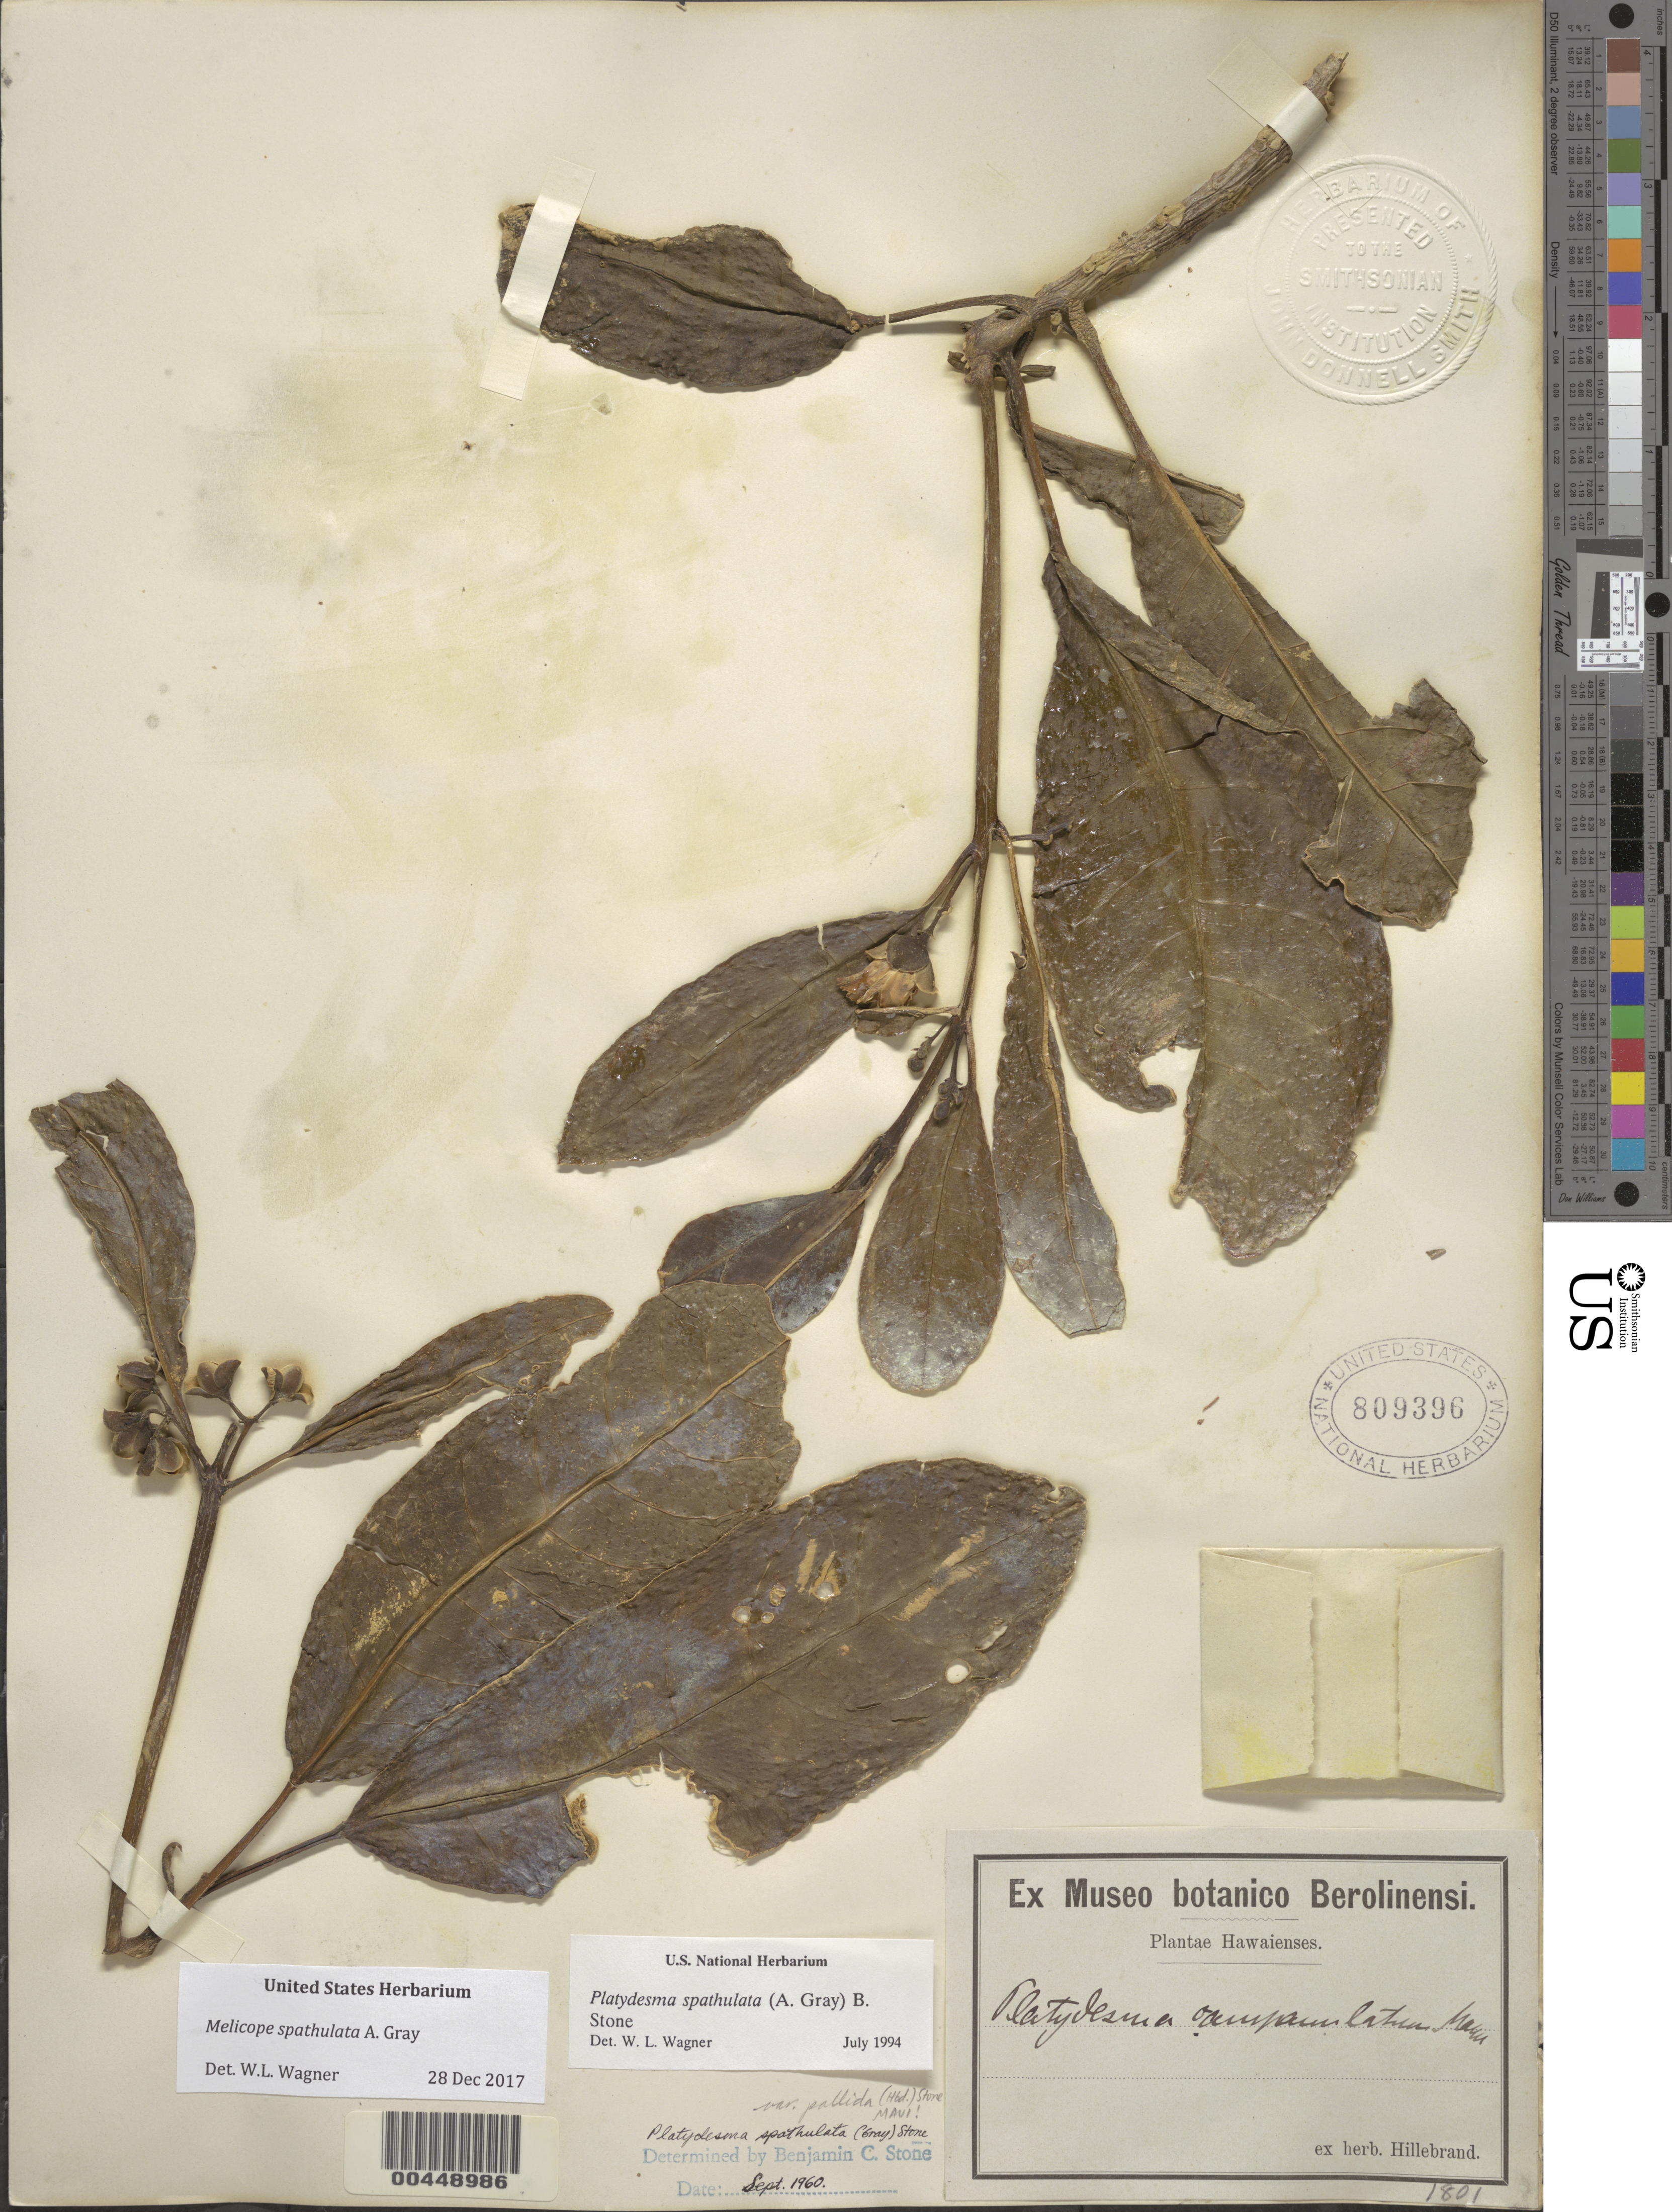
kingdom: Plantae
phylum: Tracheophyta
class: Magnoliopsida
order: Sapindales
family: Rutaceae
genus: Melicope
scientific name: Melicope spathulata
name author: A. Gray in Wilkes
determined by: Wagner, W. L., (BOT), Smithsonian Institution - National Museum of Natural History (UNITED STATES)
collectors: W. Hillebrand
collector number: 1801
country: United States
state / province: Hawaii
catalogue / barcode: US 809396